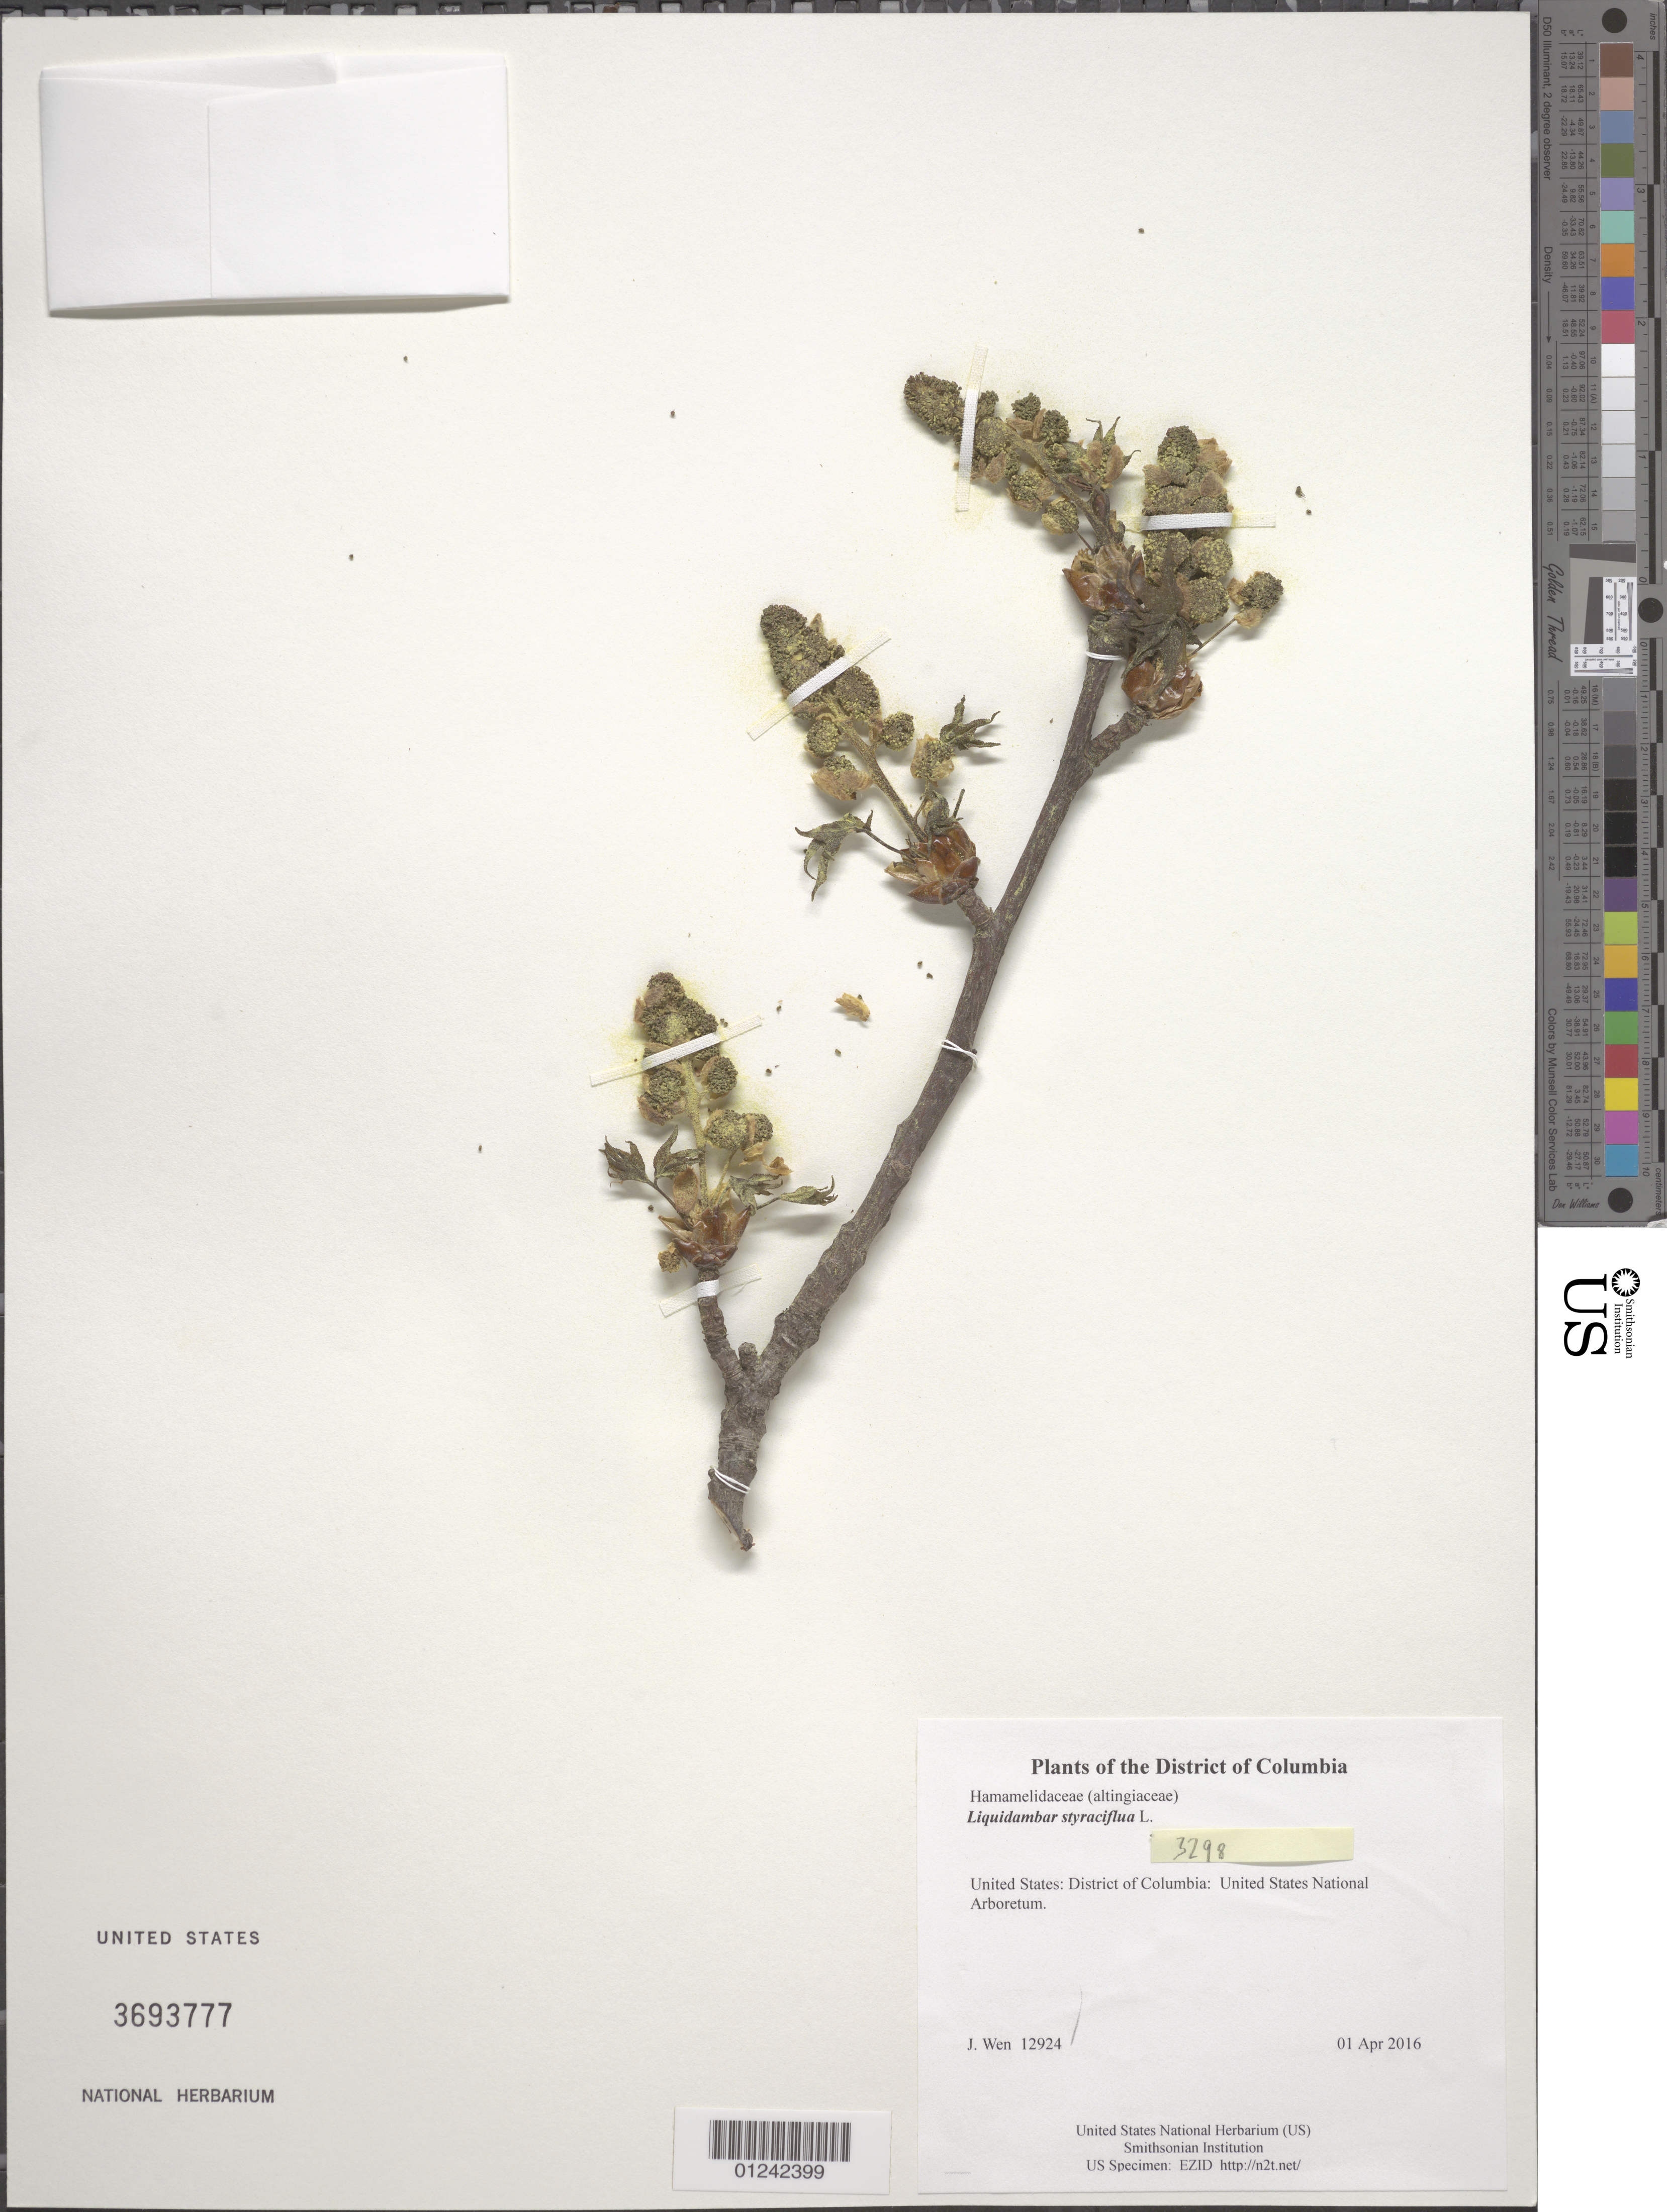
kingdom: Plantae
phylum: Tracheophyta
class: Magnoliopsida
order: Saxifragales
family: Altingiaceae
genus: Liquidambar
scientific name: Liquidambar styraciflua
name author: L.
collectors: J. Wen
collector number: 12924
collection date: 2016-04-01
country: United States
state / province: District of Columbia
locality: United States National Arboretum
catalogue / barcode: US 3693777